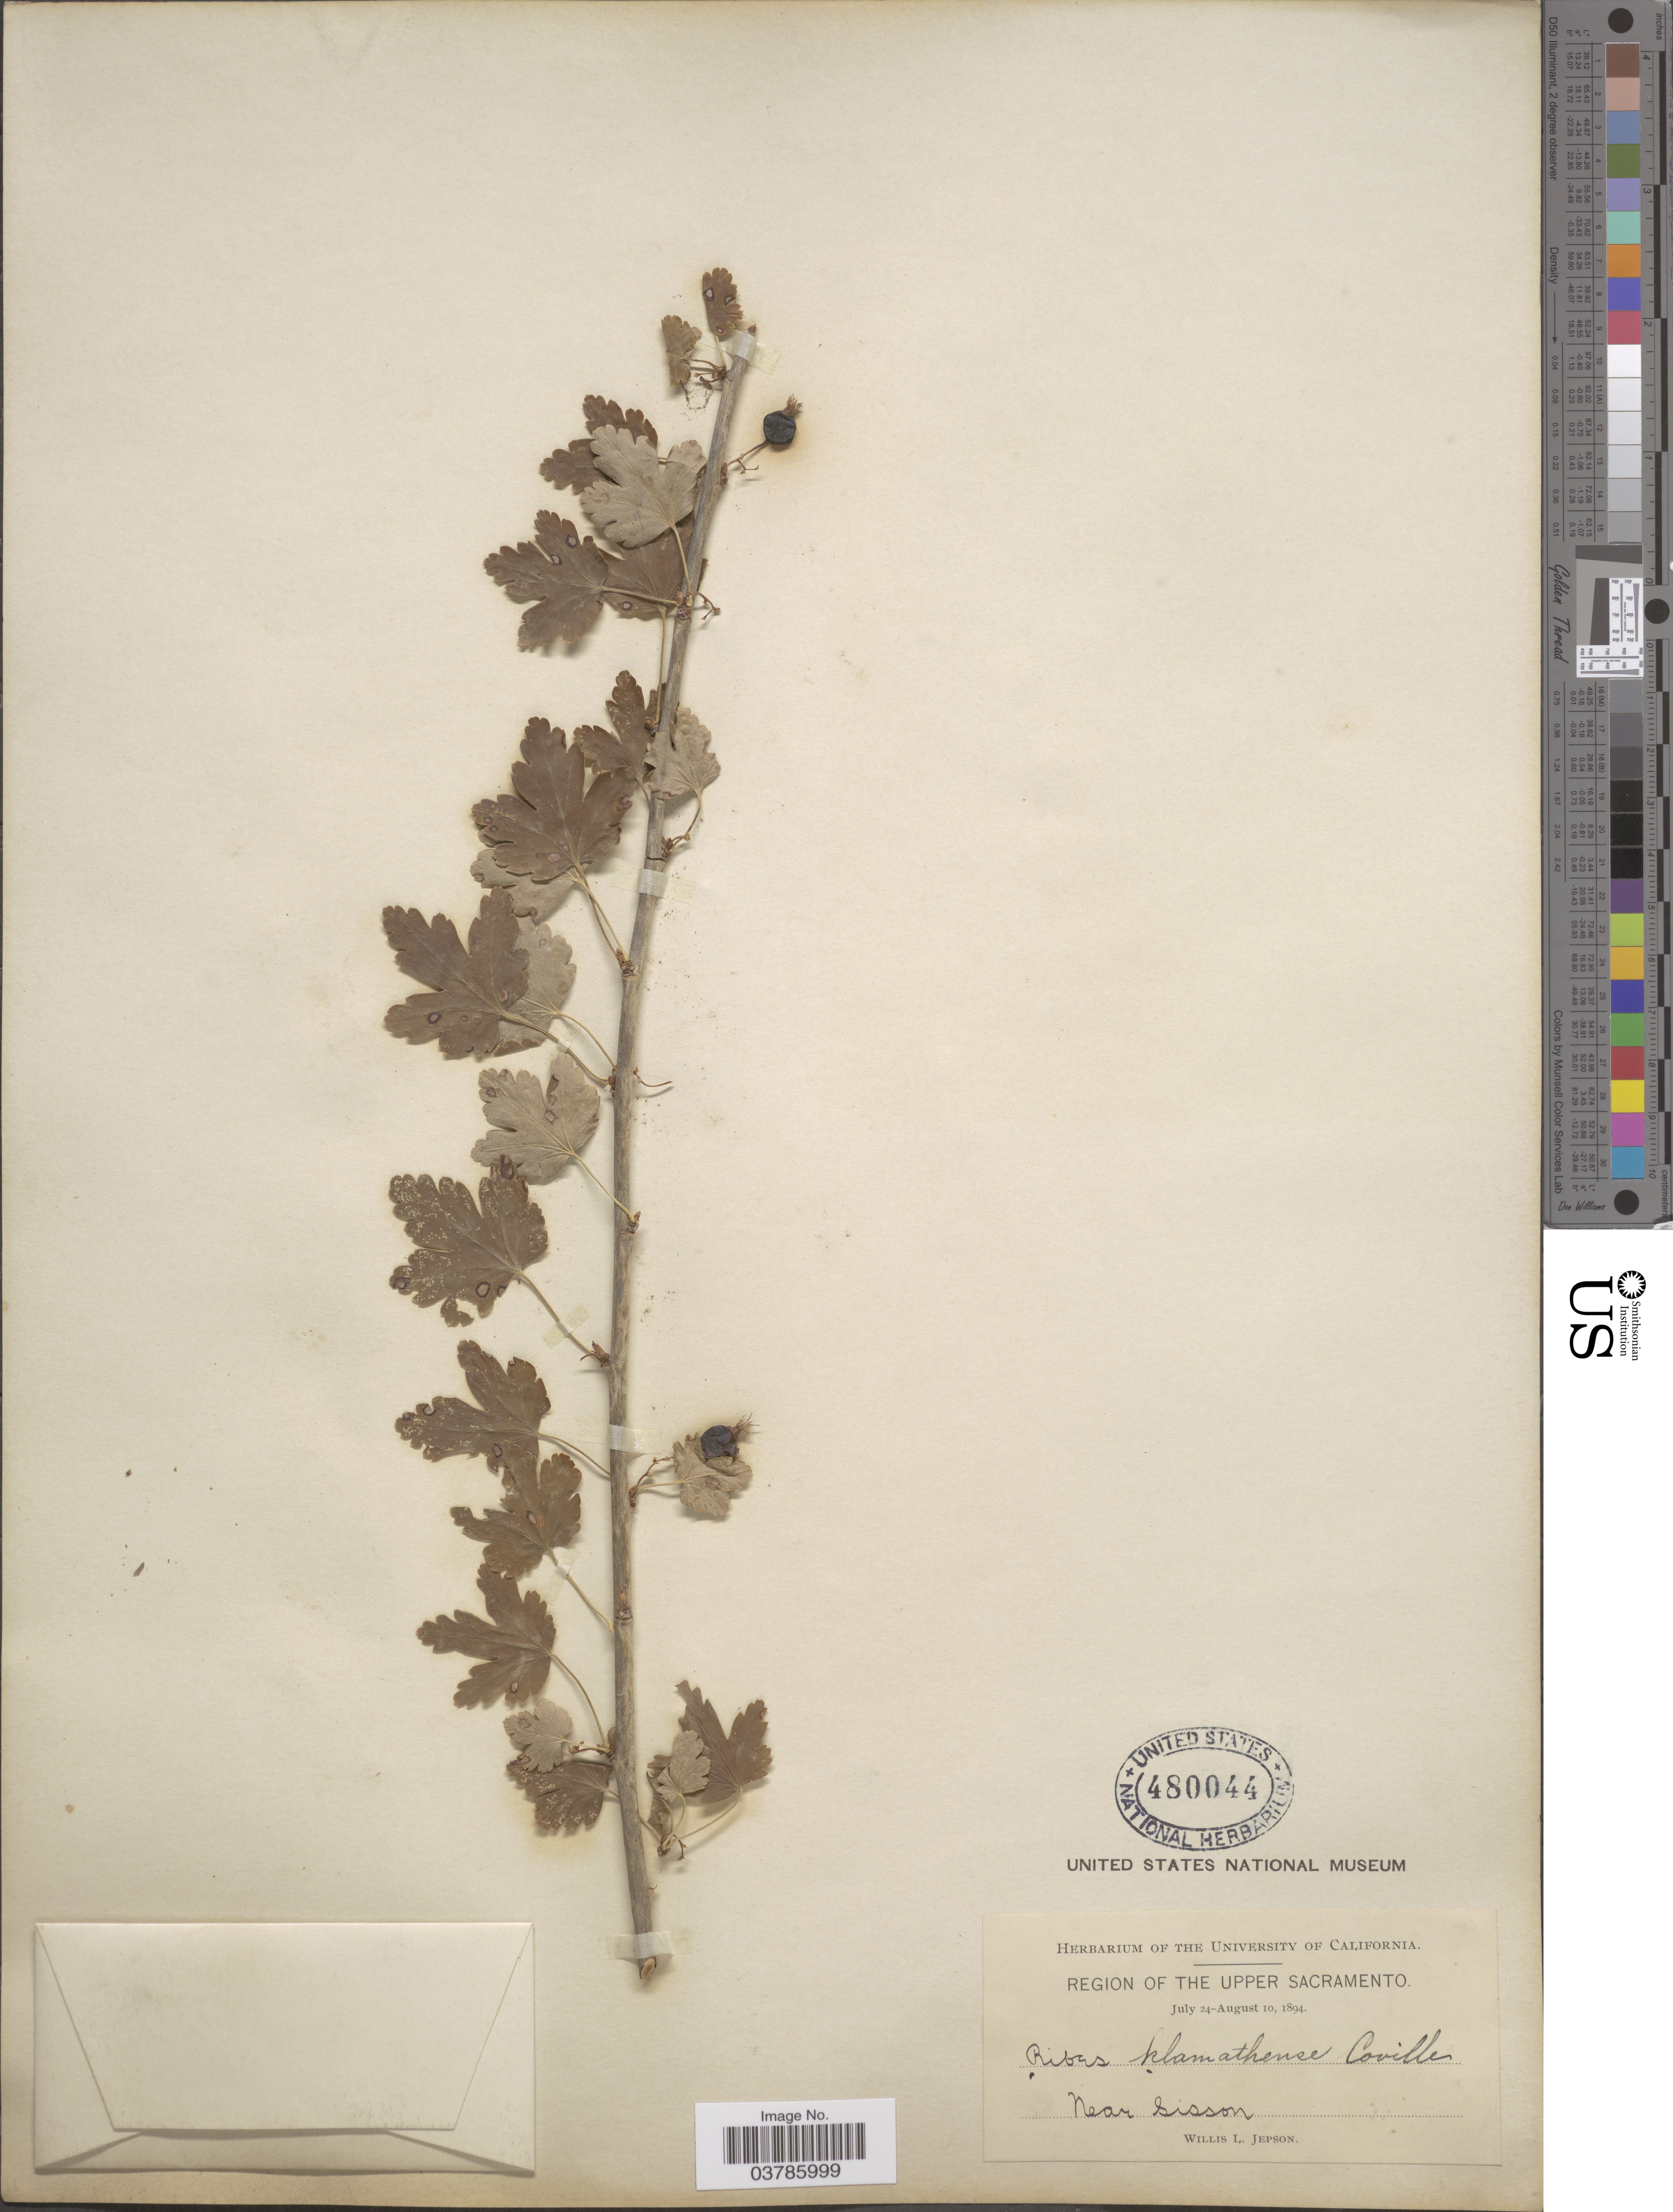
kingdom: Plantae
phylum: Tracheophyta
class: Magnoliopsida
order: Saxifragales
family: Grossulariaceae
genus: Ribes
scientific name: Ribes inerme var. klamathense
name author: (Coville) Jeps.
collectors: W. L. Jepson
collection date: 1894-07-24/1894-08-10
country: United States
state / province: California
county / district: Sacramento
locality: Region of the Upper Sacramento. Near Sisson.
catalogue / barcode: US 480044